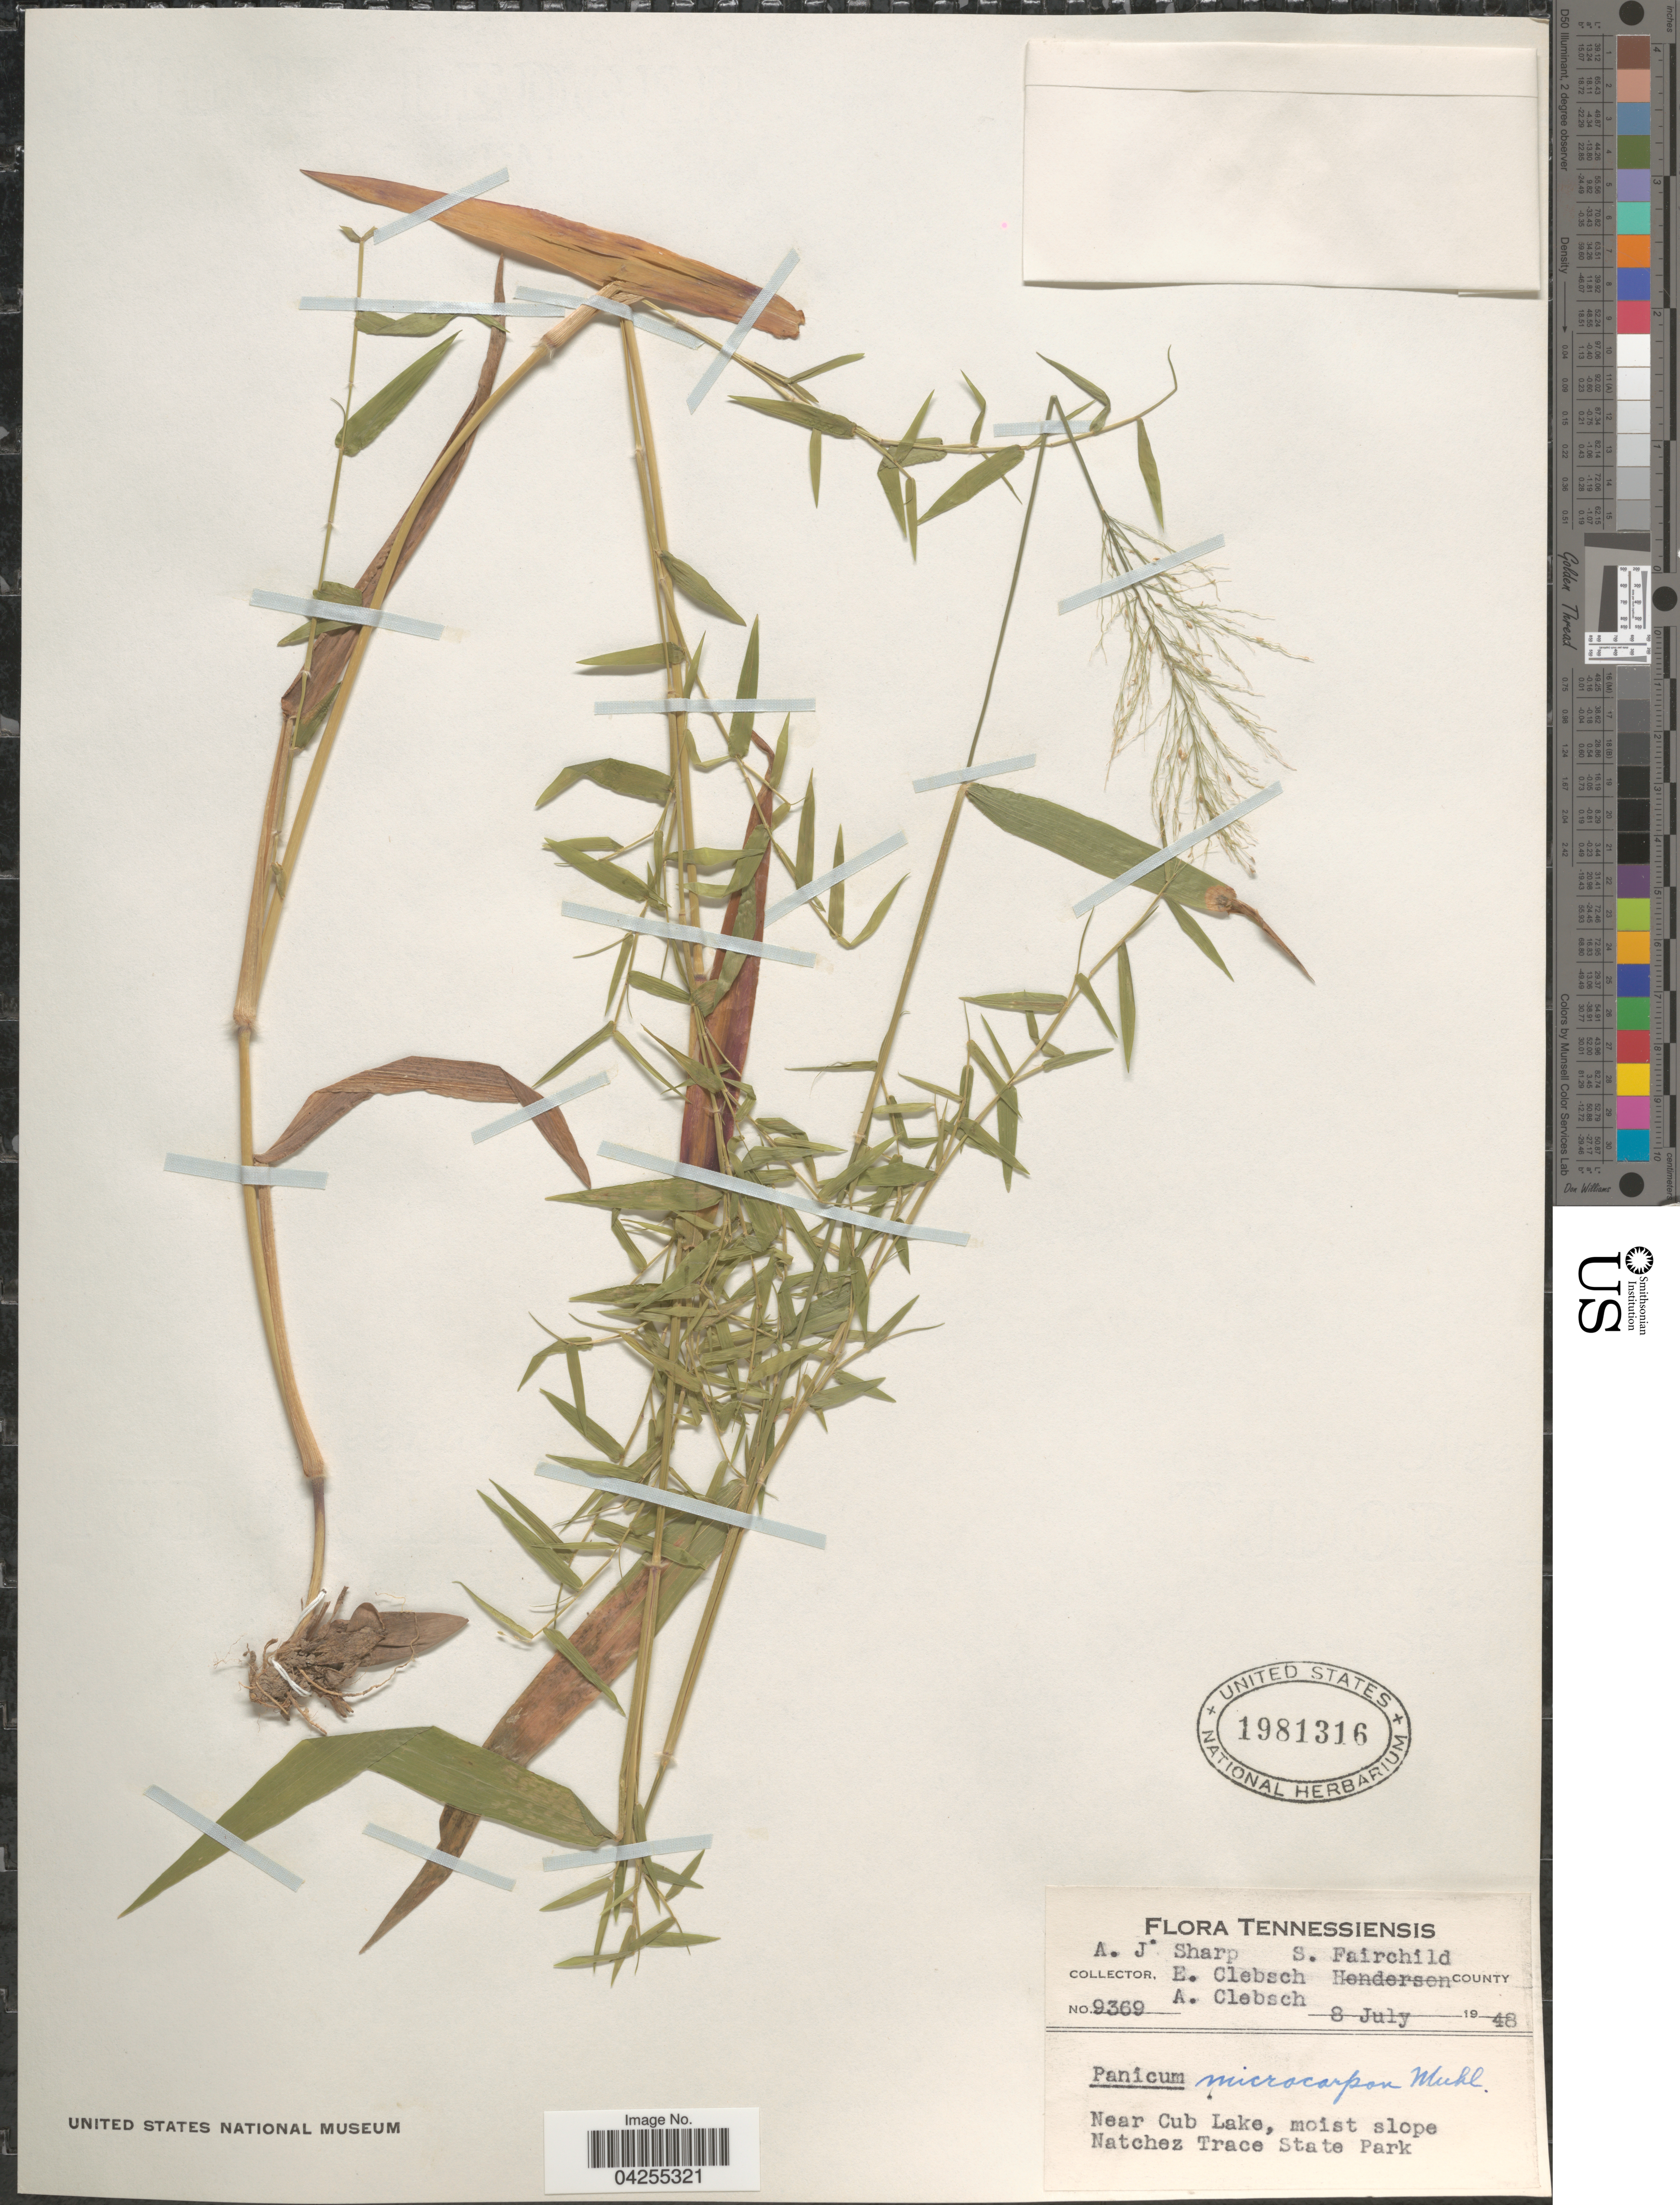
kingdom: Plantae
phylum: Tracheophyta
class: Liliopsida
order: Poales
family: Poaceae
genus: Dichanthelium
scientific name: Dichanthelium dichotomum var. dichotomum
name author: (L.) Gould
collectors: A. J. Sharp, E. Clebsch, A. Clebsch & S. Fairchild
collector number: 9369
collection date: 1948-07-08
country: United States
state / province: Tennessee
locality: Henderson County. Near Club Lake, moist slope Natchez Trace State Park.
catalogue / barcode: US 1981316